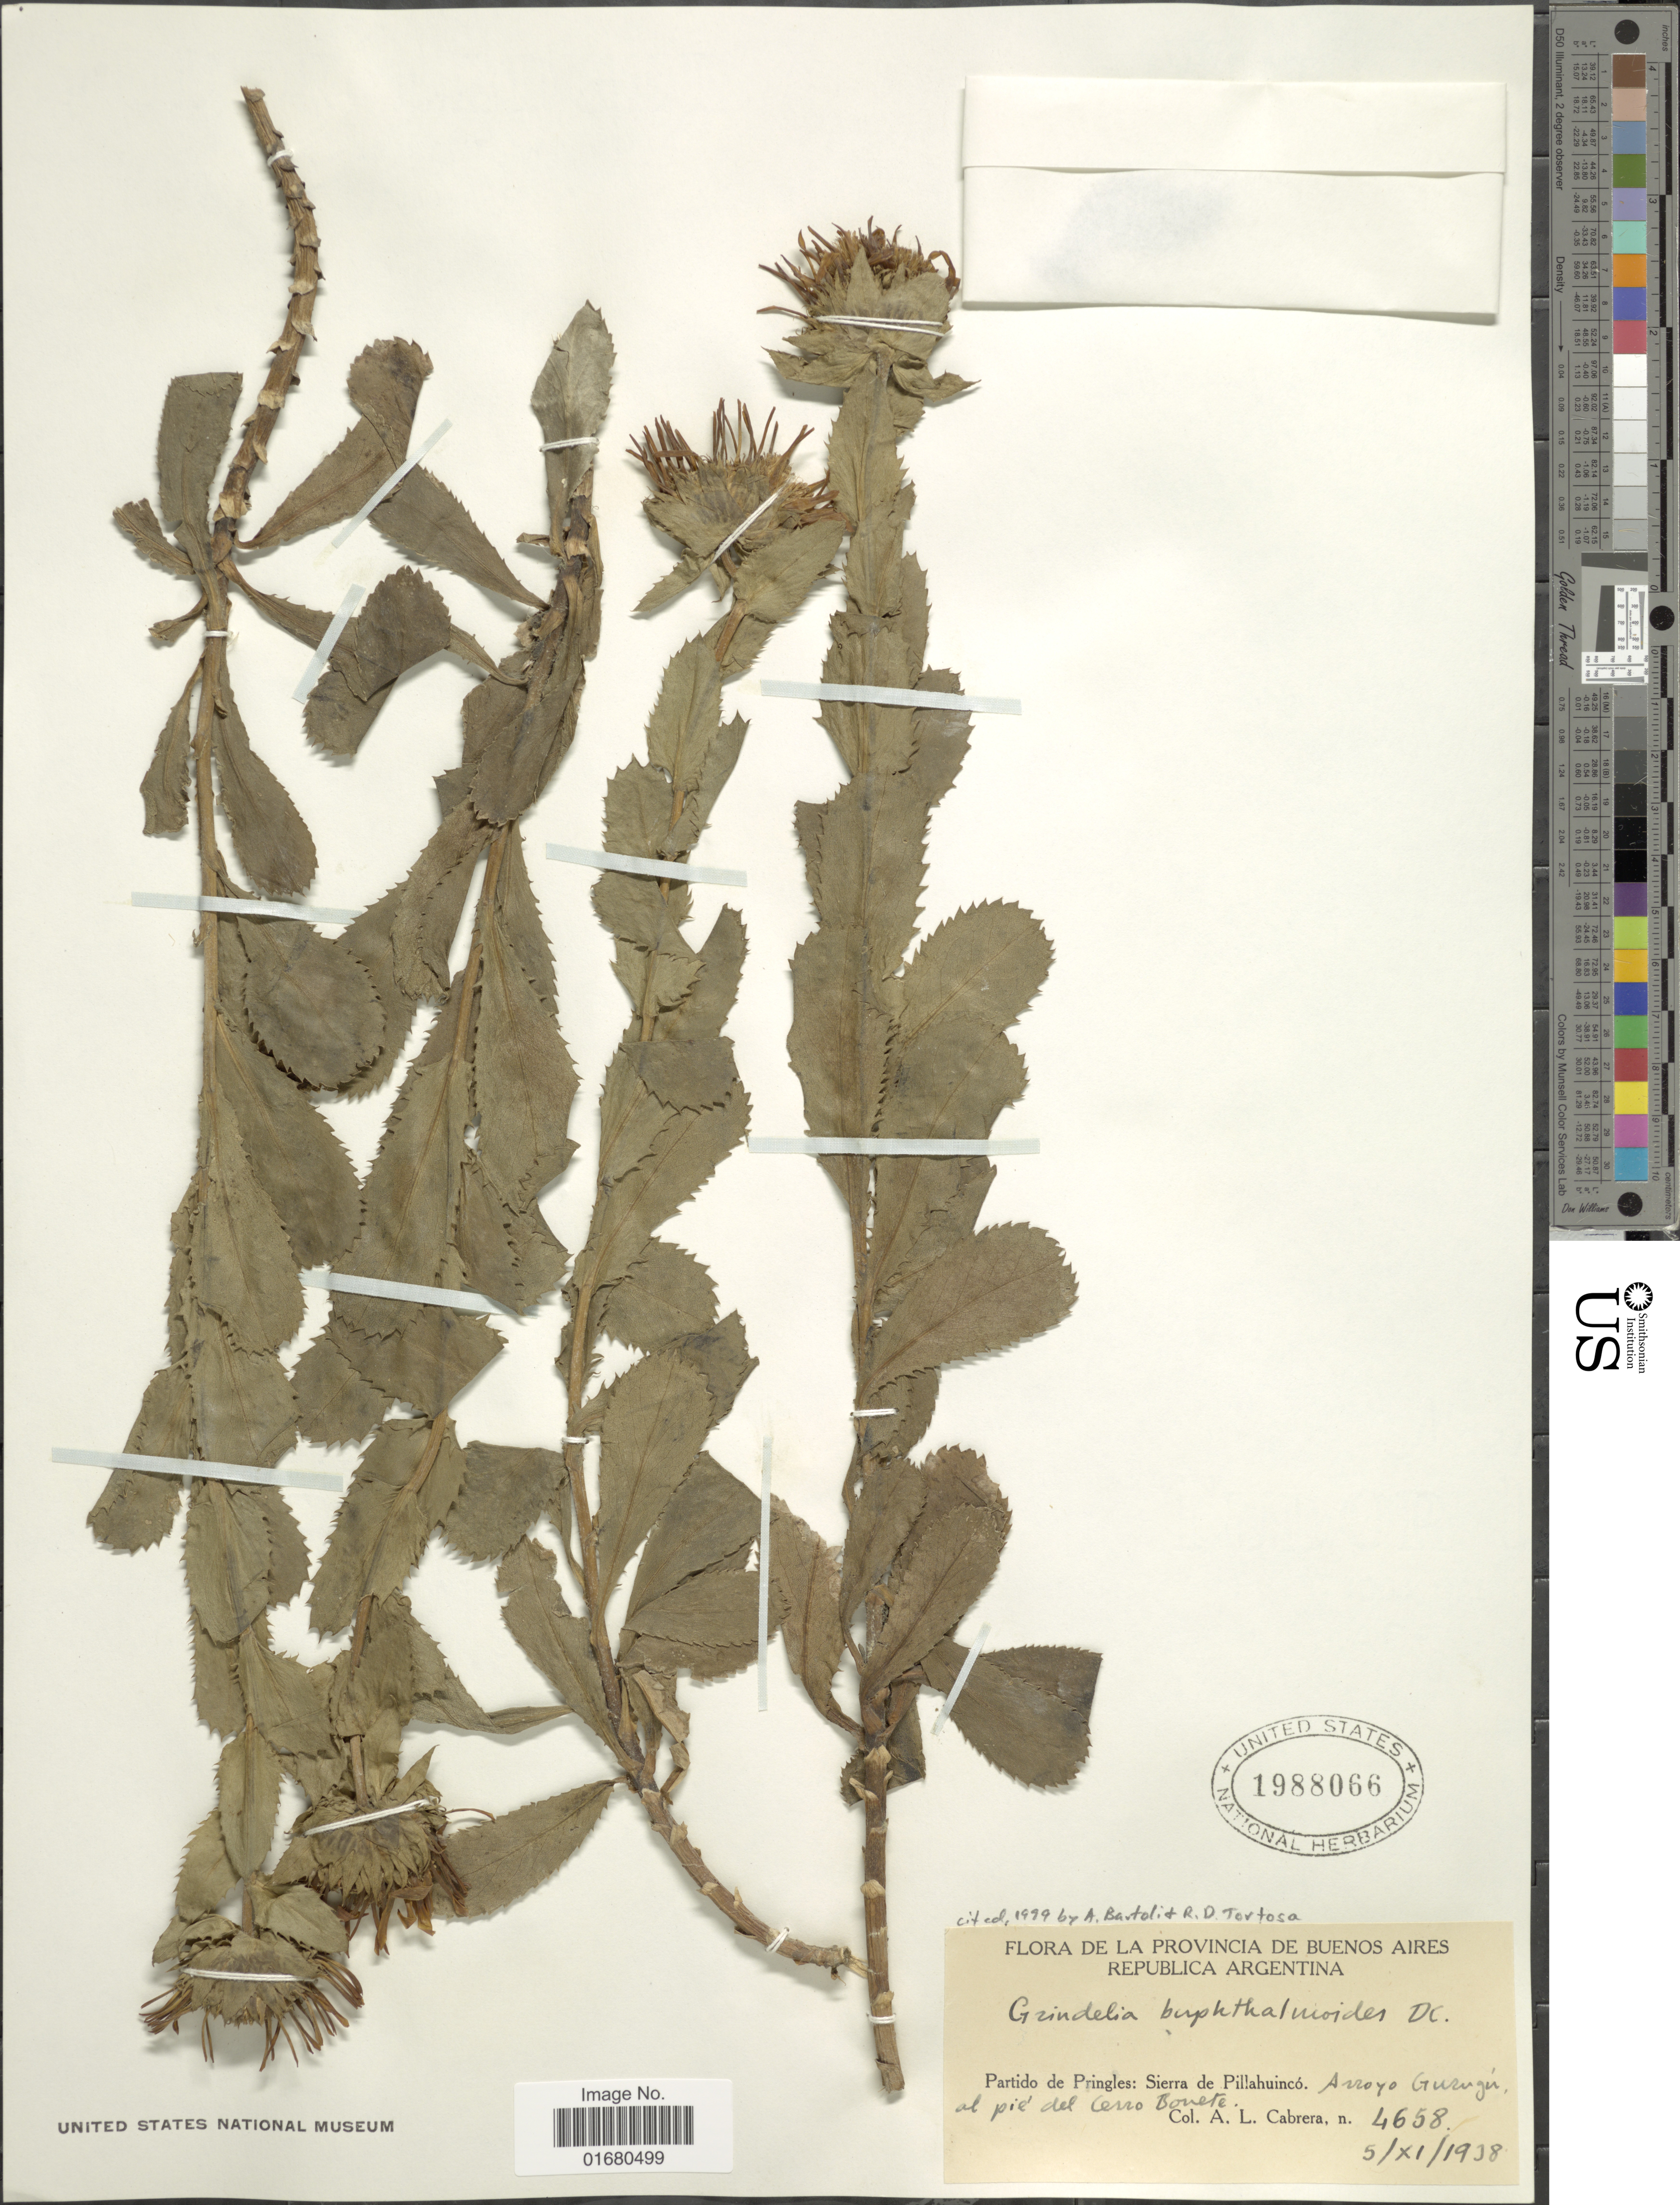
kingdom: Plantae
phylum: Tracheophyta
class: Magnoliopsida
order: Asterales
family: Asteraceae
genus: Grindelia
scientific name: Grindelia buphthalmoides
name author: DC.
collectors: A. L. Cabrera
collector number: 4658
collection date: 1938-11-05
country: Argentina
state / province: Buenos Aires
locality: Partido de Pringles: Sierra de Pillahuinco, Arroyo Gurugu, al pie del Cerro Bonete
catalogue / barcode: US 1988066